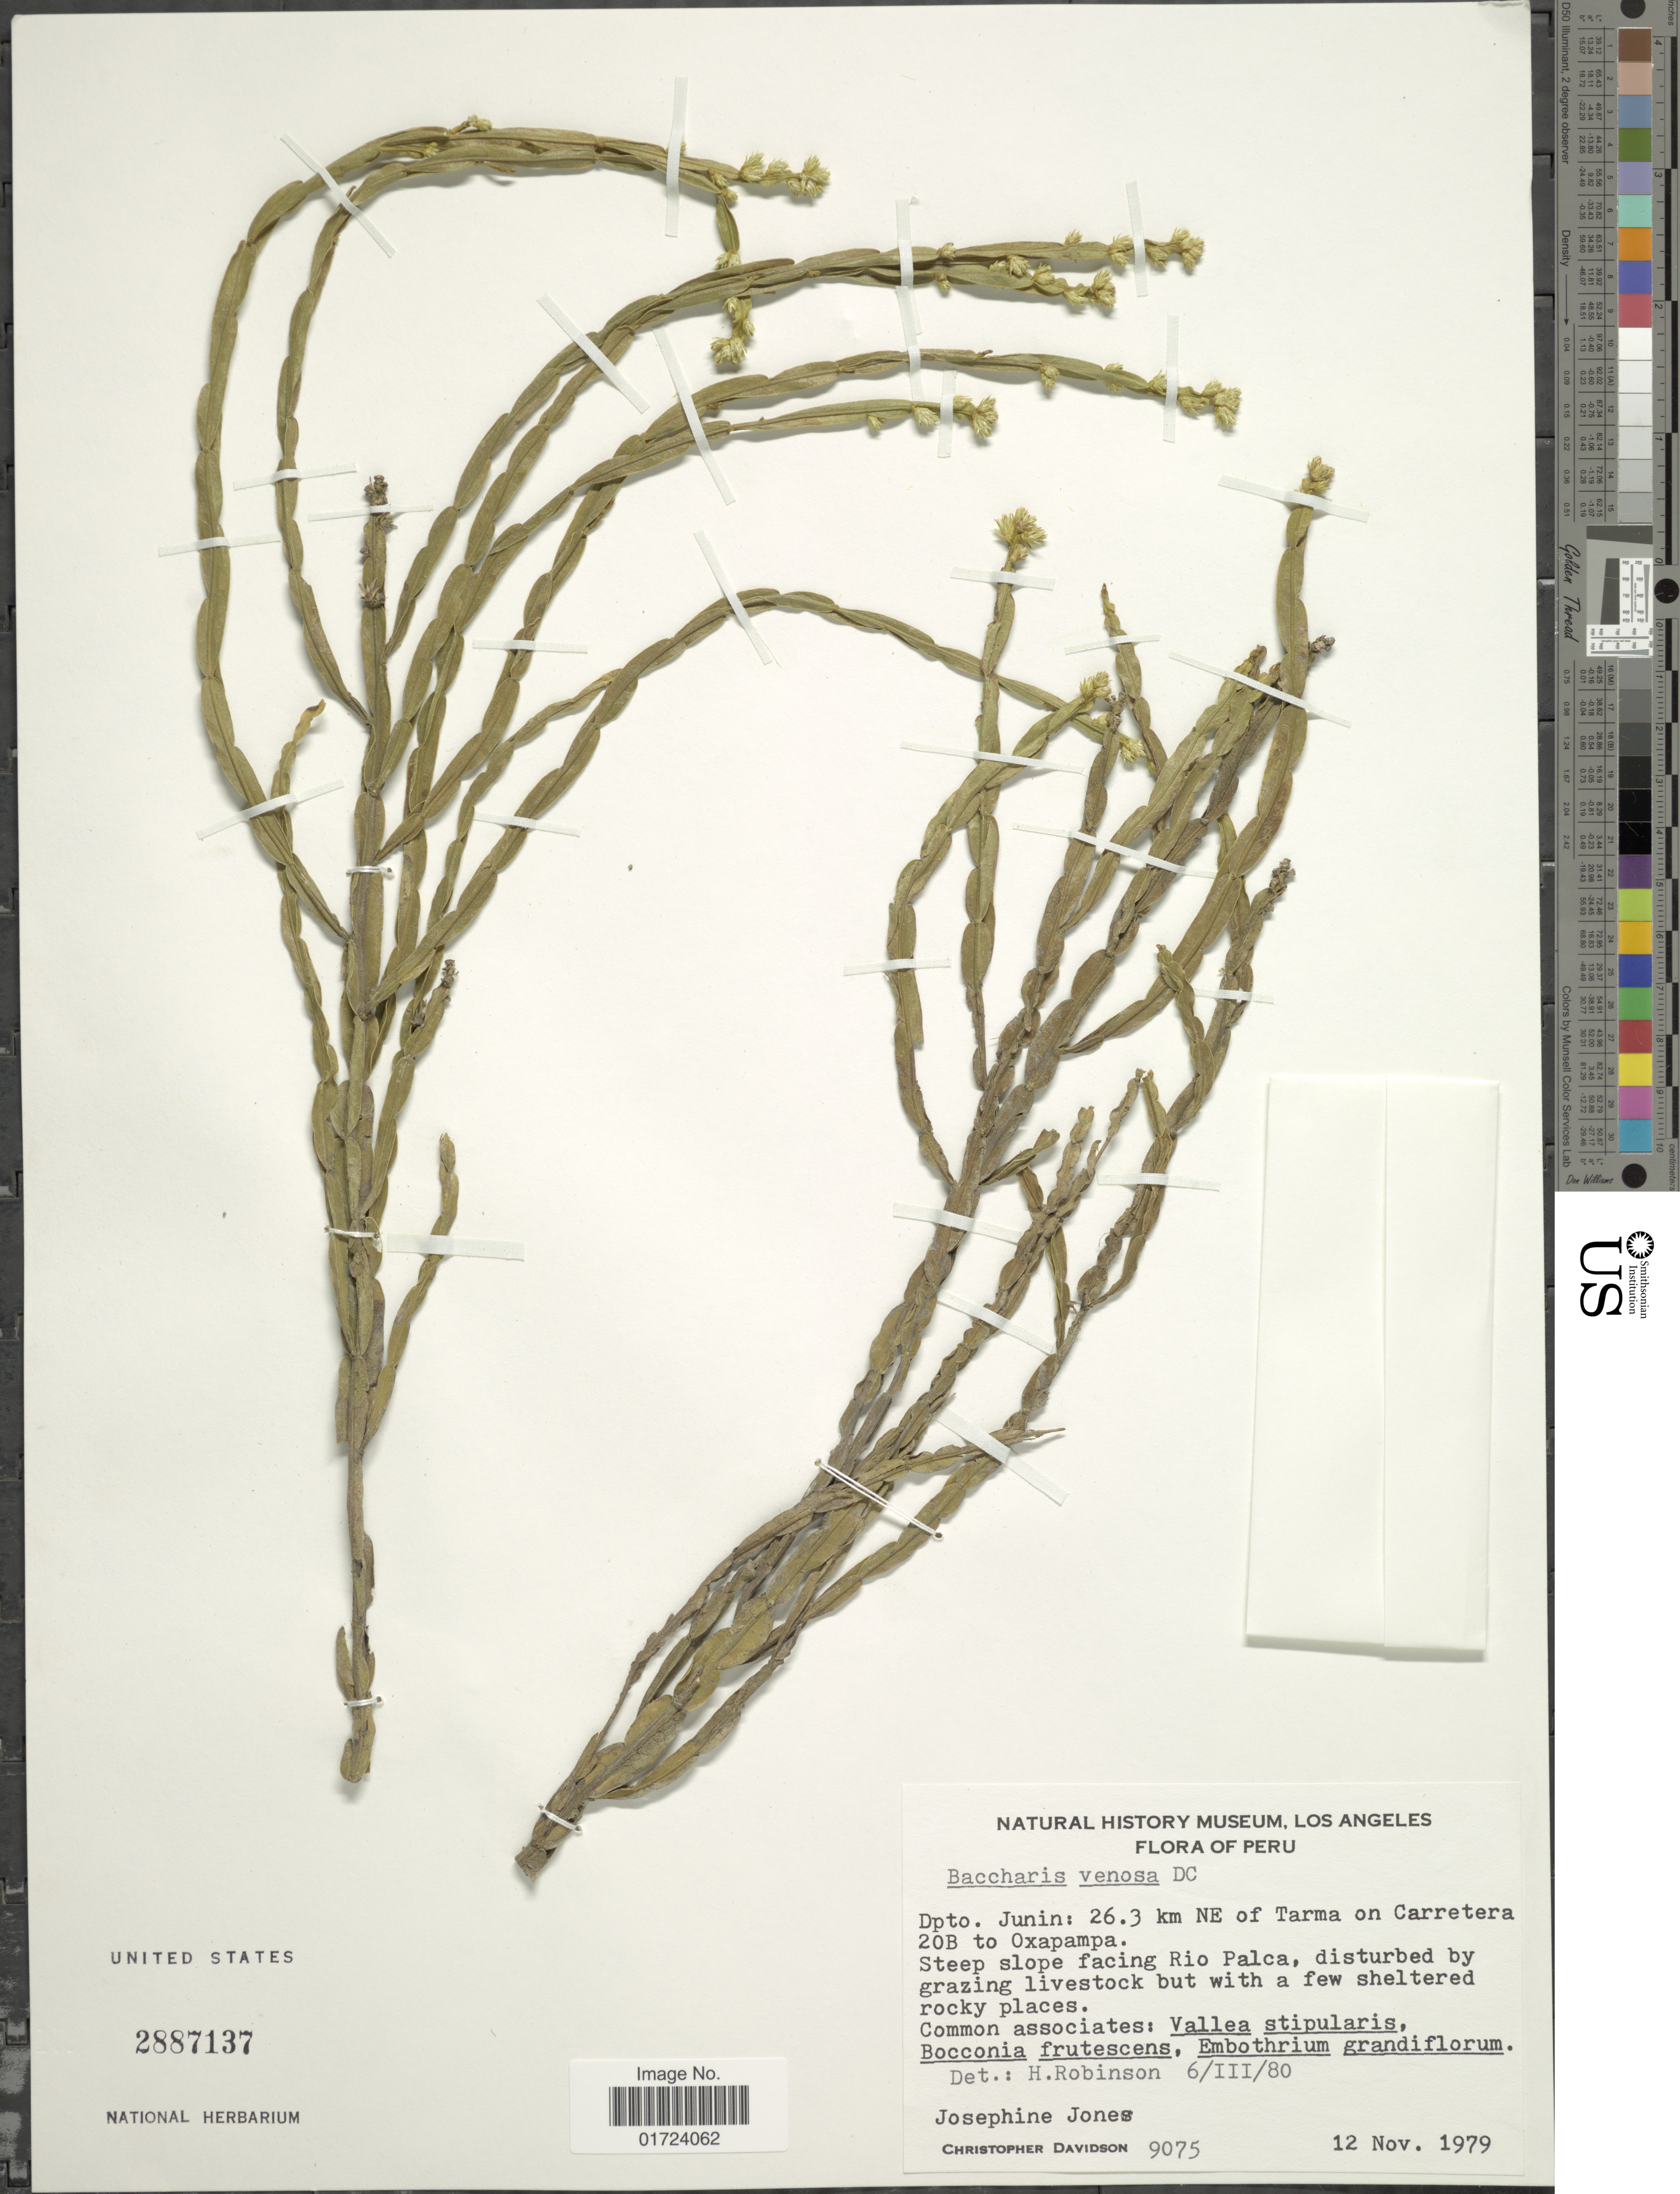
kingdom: Plantae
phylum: Tracheophyta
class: Magnoliopsida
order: Asterales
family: Asteraceae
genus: Baccharis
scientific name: Baccharis venosa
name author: (Ruiz & Pav.) Pers.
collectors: J. Jones & C. Davidson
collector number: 9075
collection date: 1979-11-12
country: Peru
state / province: Junín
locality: Dpto.Junin: 26.3 km NE of Tarma on Carretera 20B to Oxapampa. Steep slope facing Rio Palca.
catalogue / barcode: US 2887137